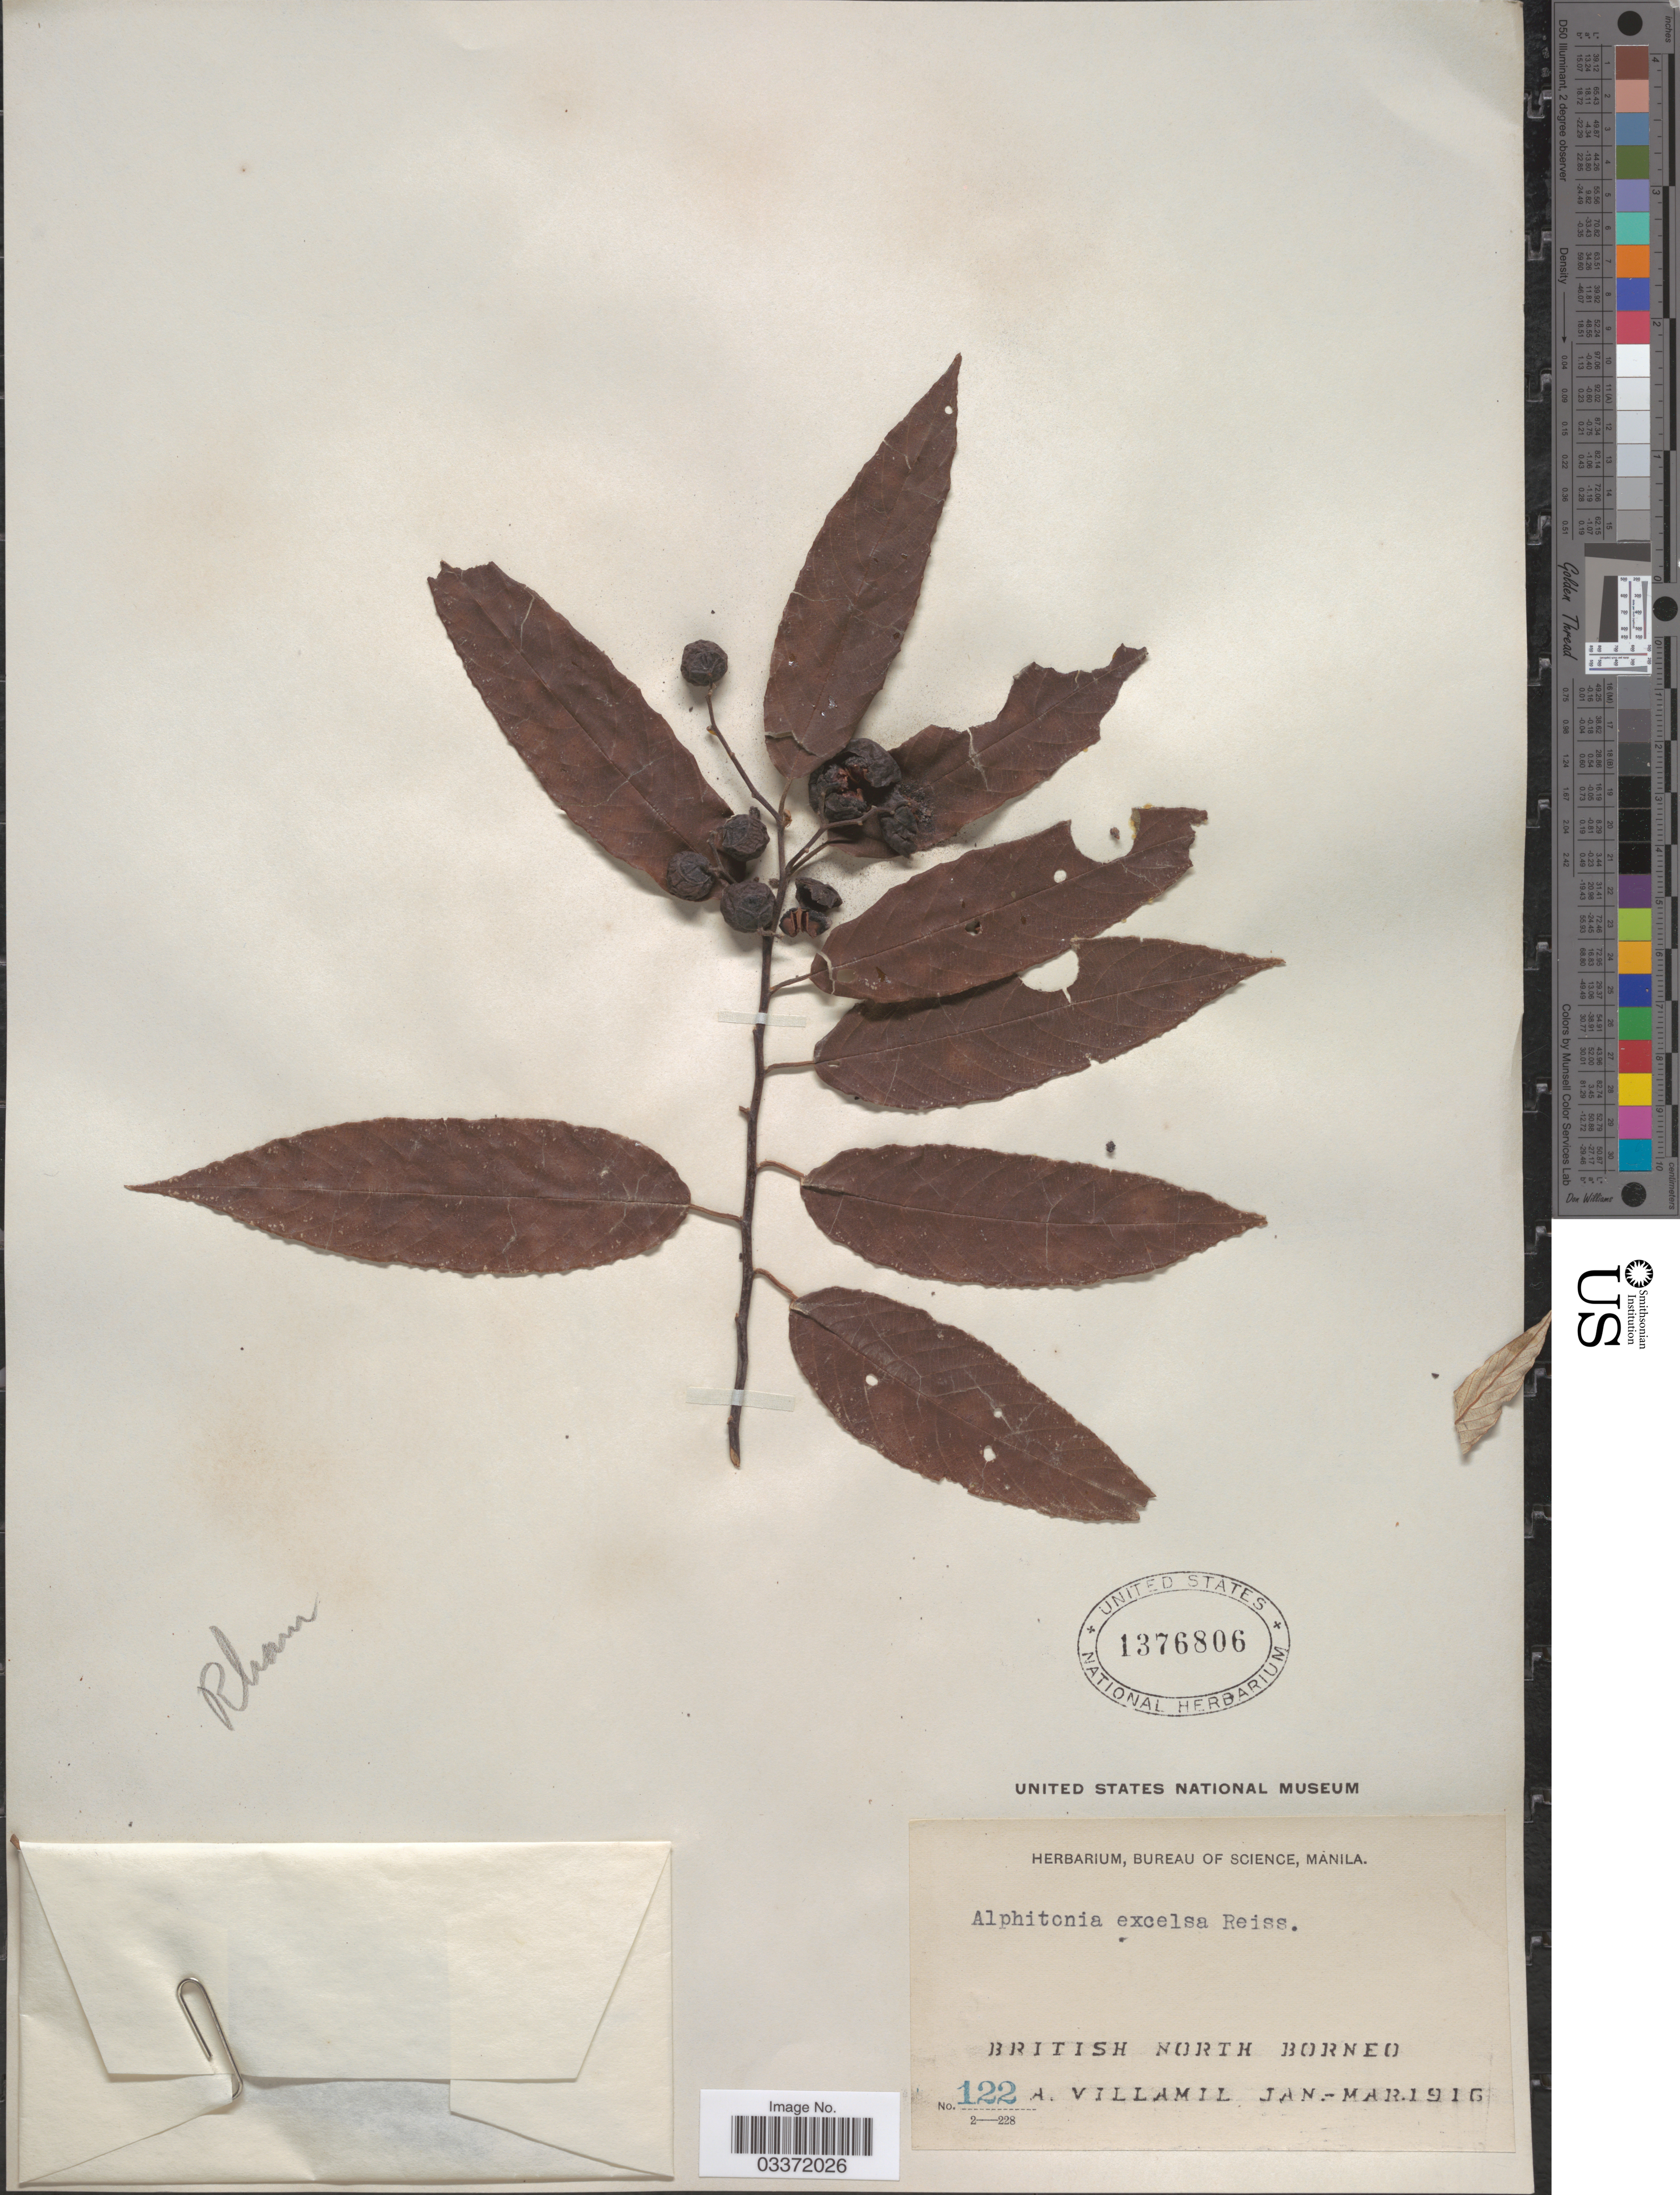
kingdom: Plantae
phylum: Tracheophyta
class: Magnoliopsida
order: Rosales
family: Rhamnaceae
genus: Alphitonia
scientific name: Alphitonia excelsa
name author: Reissek ex Endl.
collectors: A. Villamil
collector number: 122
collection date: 1916-01/1916-03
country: Malaysia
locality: British North Borneo.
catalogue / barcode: US 1376806